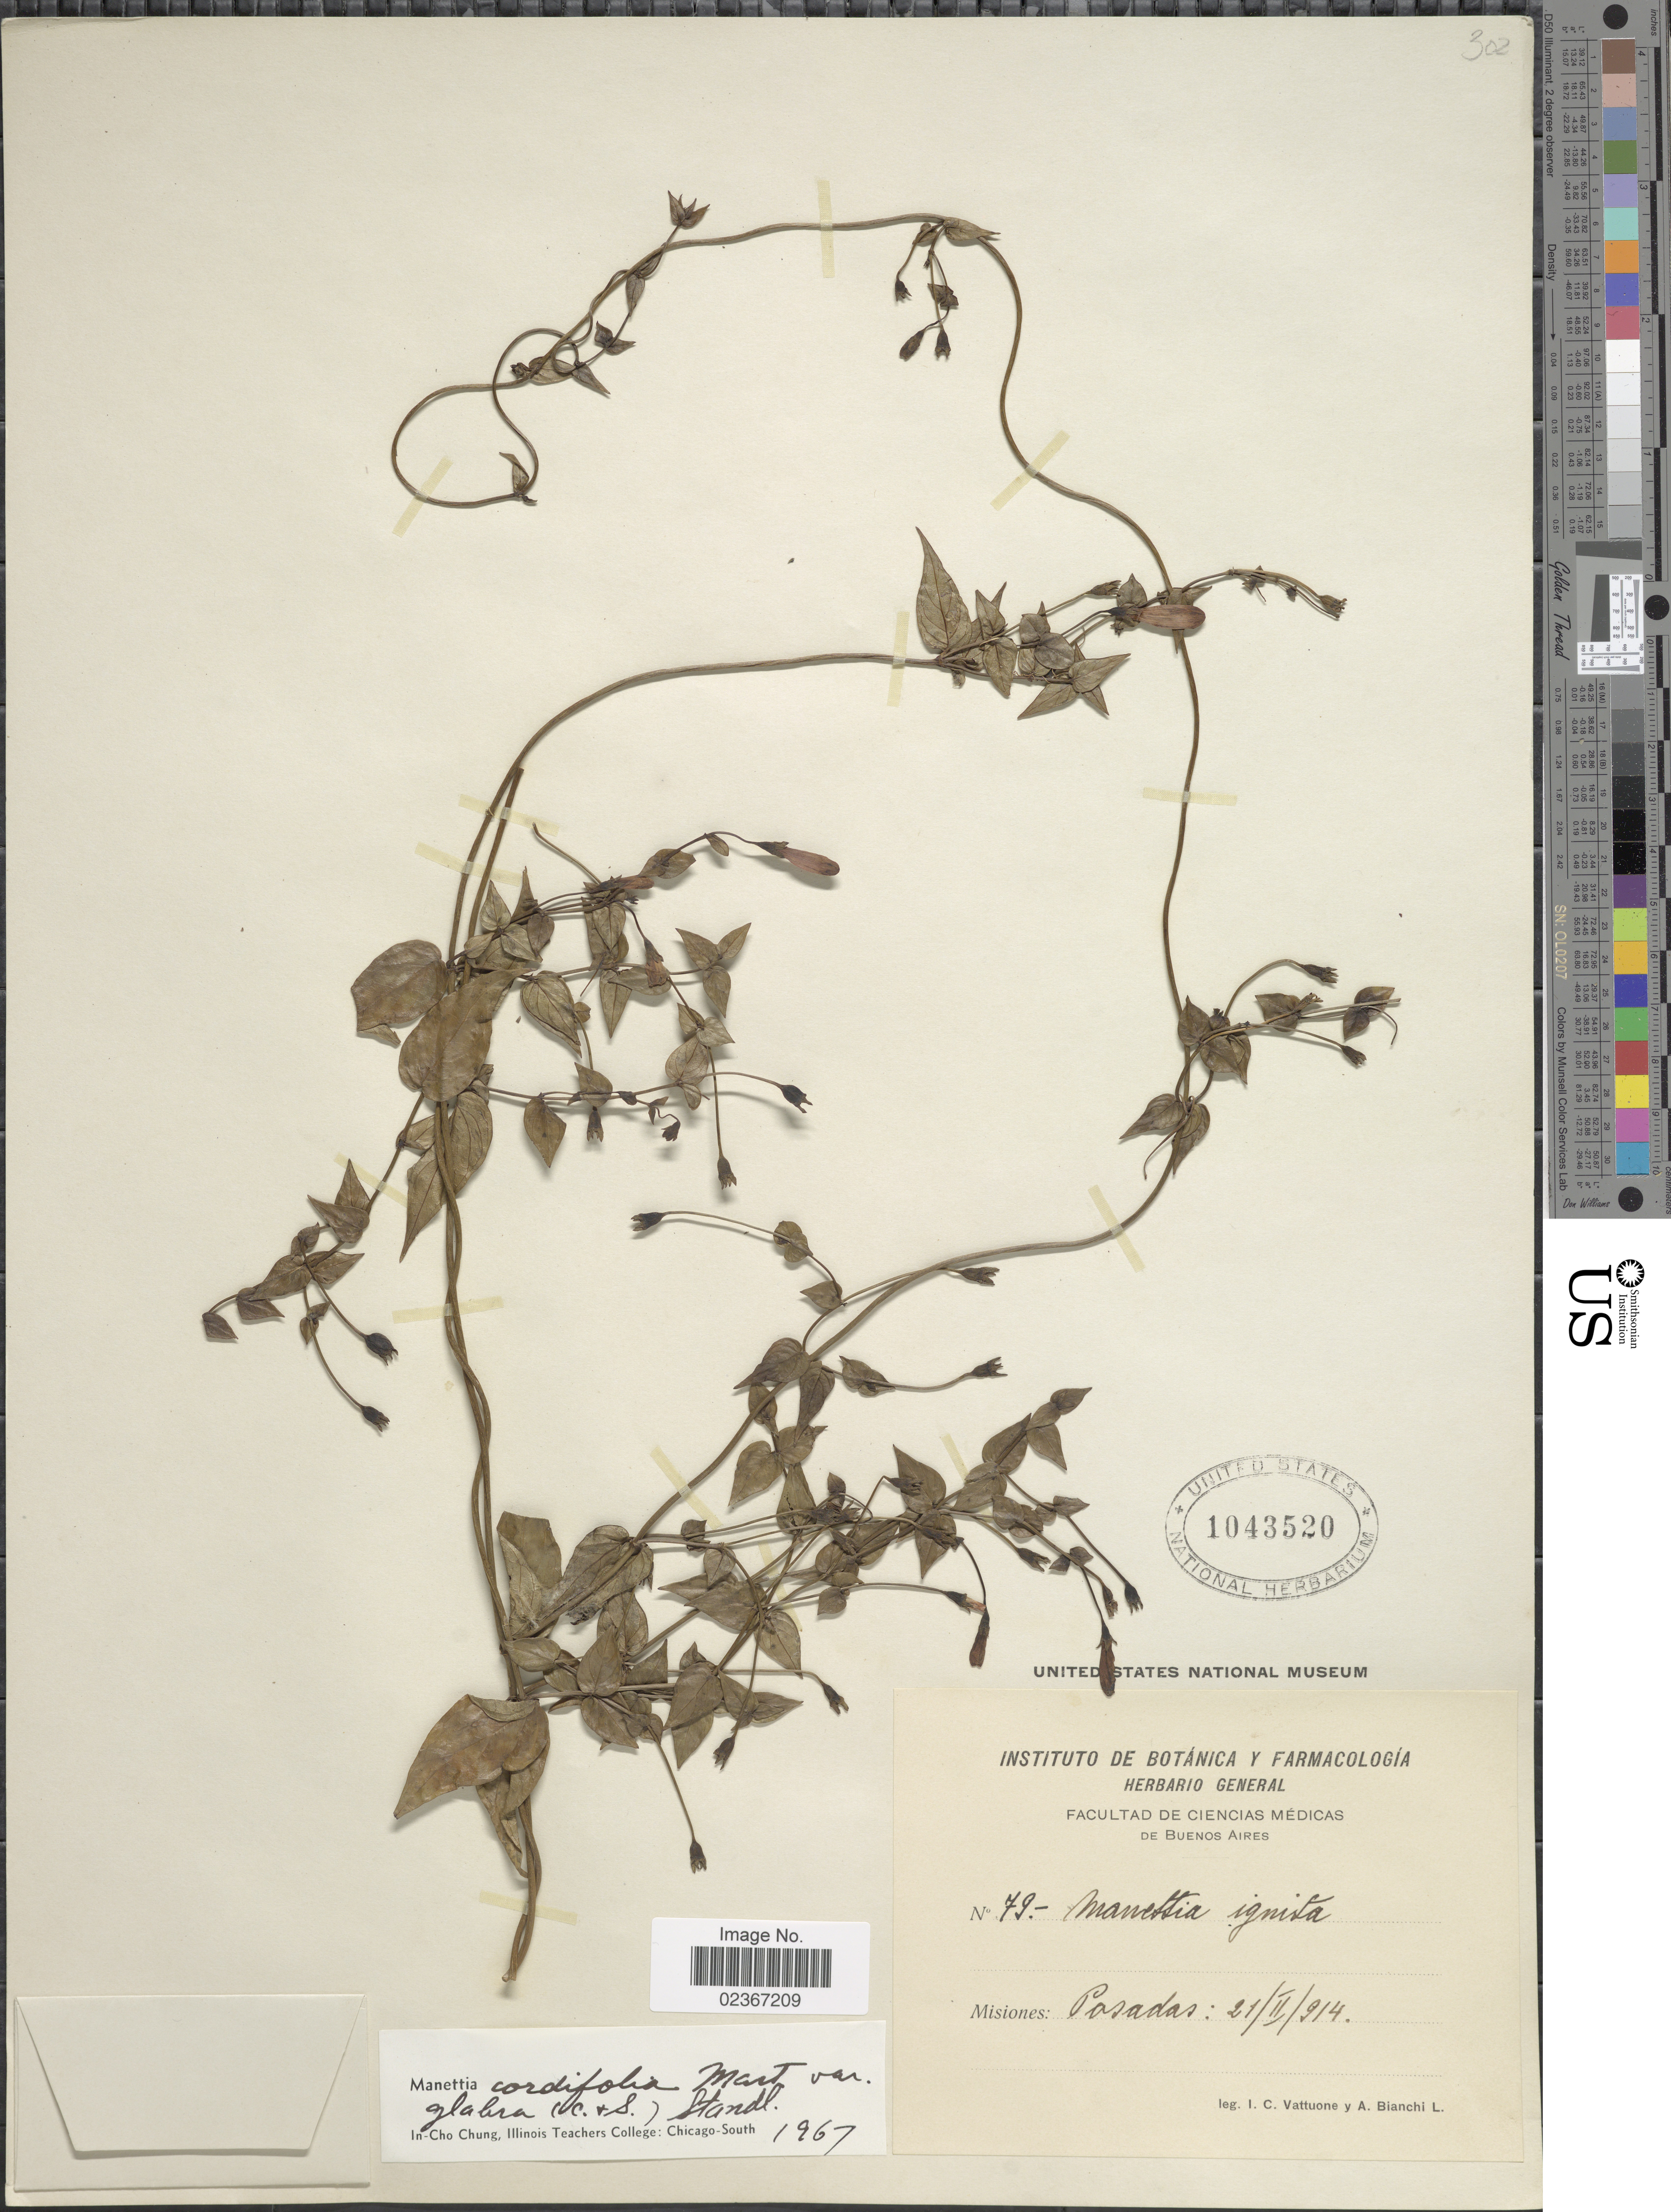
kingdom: Plantae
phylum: Tracheophyta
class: Magnoliopsida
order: Gentianales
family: Rubiaceae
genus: Manettia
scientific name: Manettia cordifolia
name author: Mart.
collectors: I. Vattuone & A. Bianchi L.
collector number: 79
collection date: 1914-02-21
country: Argentina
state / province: Misiones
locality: Posadas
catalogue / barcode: US 1043520